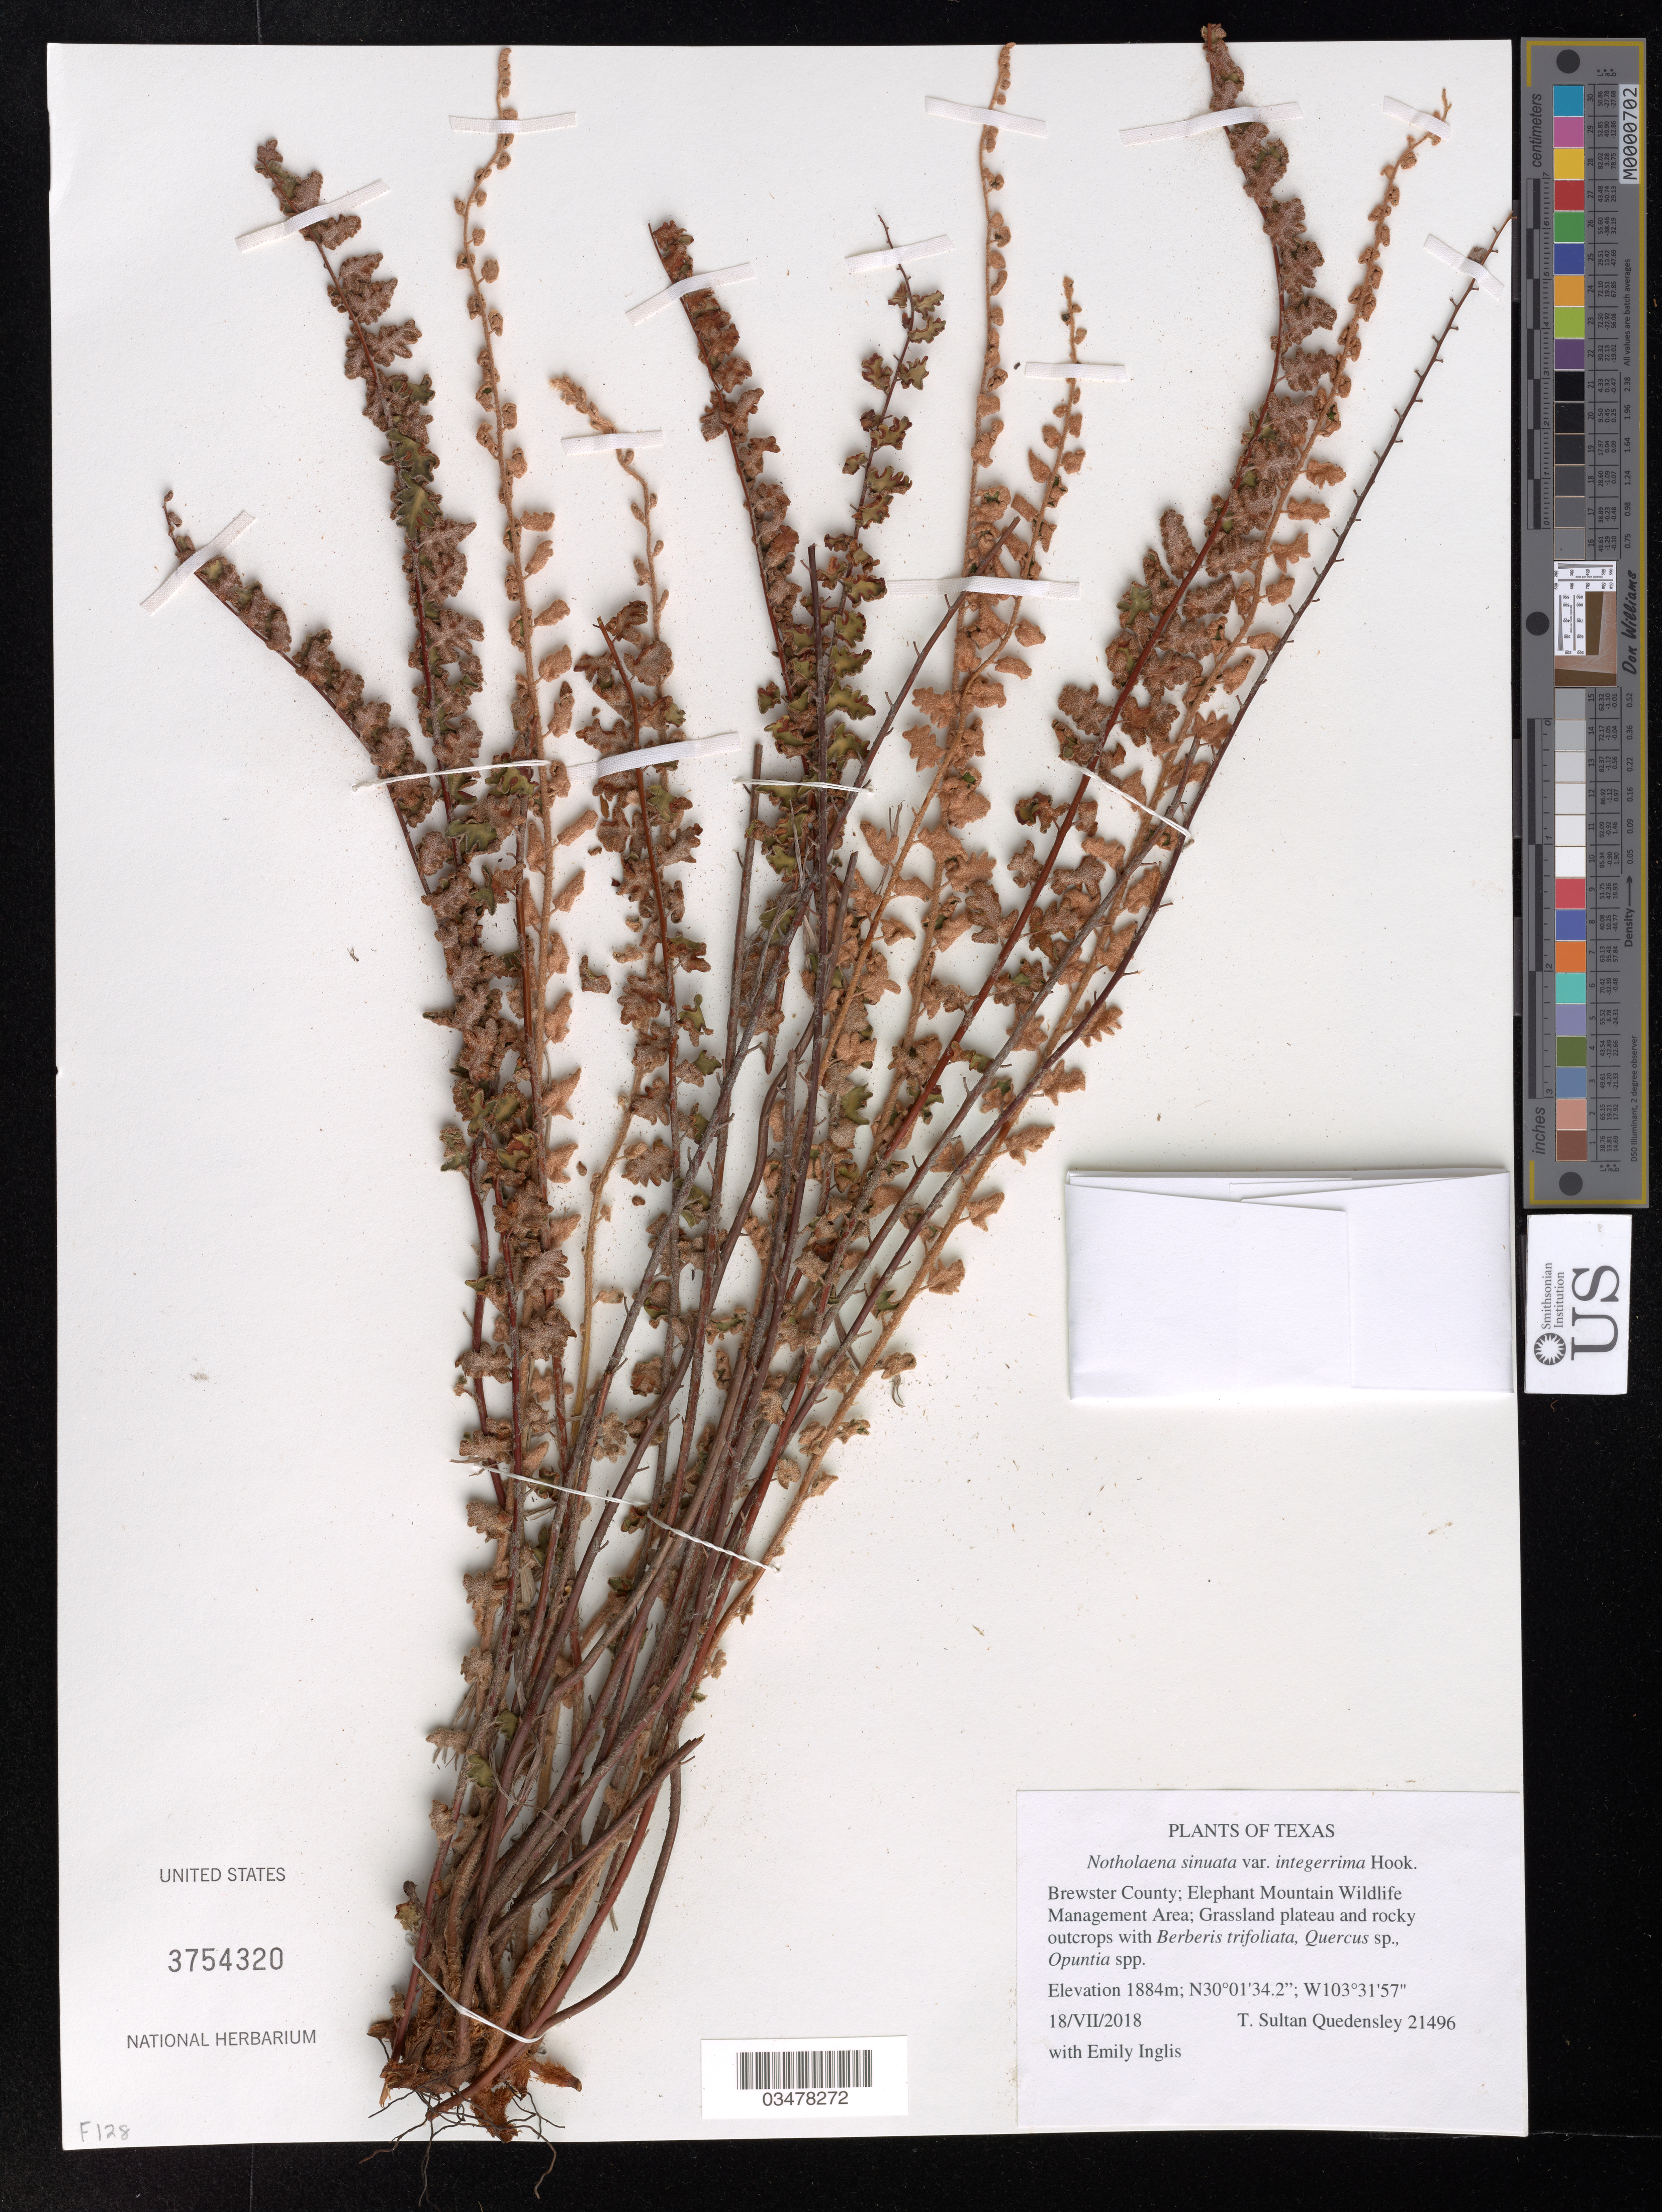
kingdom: Plantae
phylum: Tracheophyta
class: Polypodiopsida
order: Polypodiales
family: Pteridaceae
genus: Notholaena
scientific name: Notholaena sinuata var. integerrima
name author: Hook.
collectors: T. S. Quedensley & E. Inglis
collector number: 21496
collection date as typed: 18 Jul 2018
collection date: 2018-07-18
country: United States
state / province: Texas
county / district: Brewster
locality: Elephant Mountain Wildlife Management Area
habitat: Grassland plateau and rocky outcrops. With Berberis trifoliata, Quercus sp., Opuntia sp.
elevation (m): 1884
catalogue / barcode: US 3754320